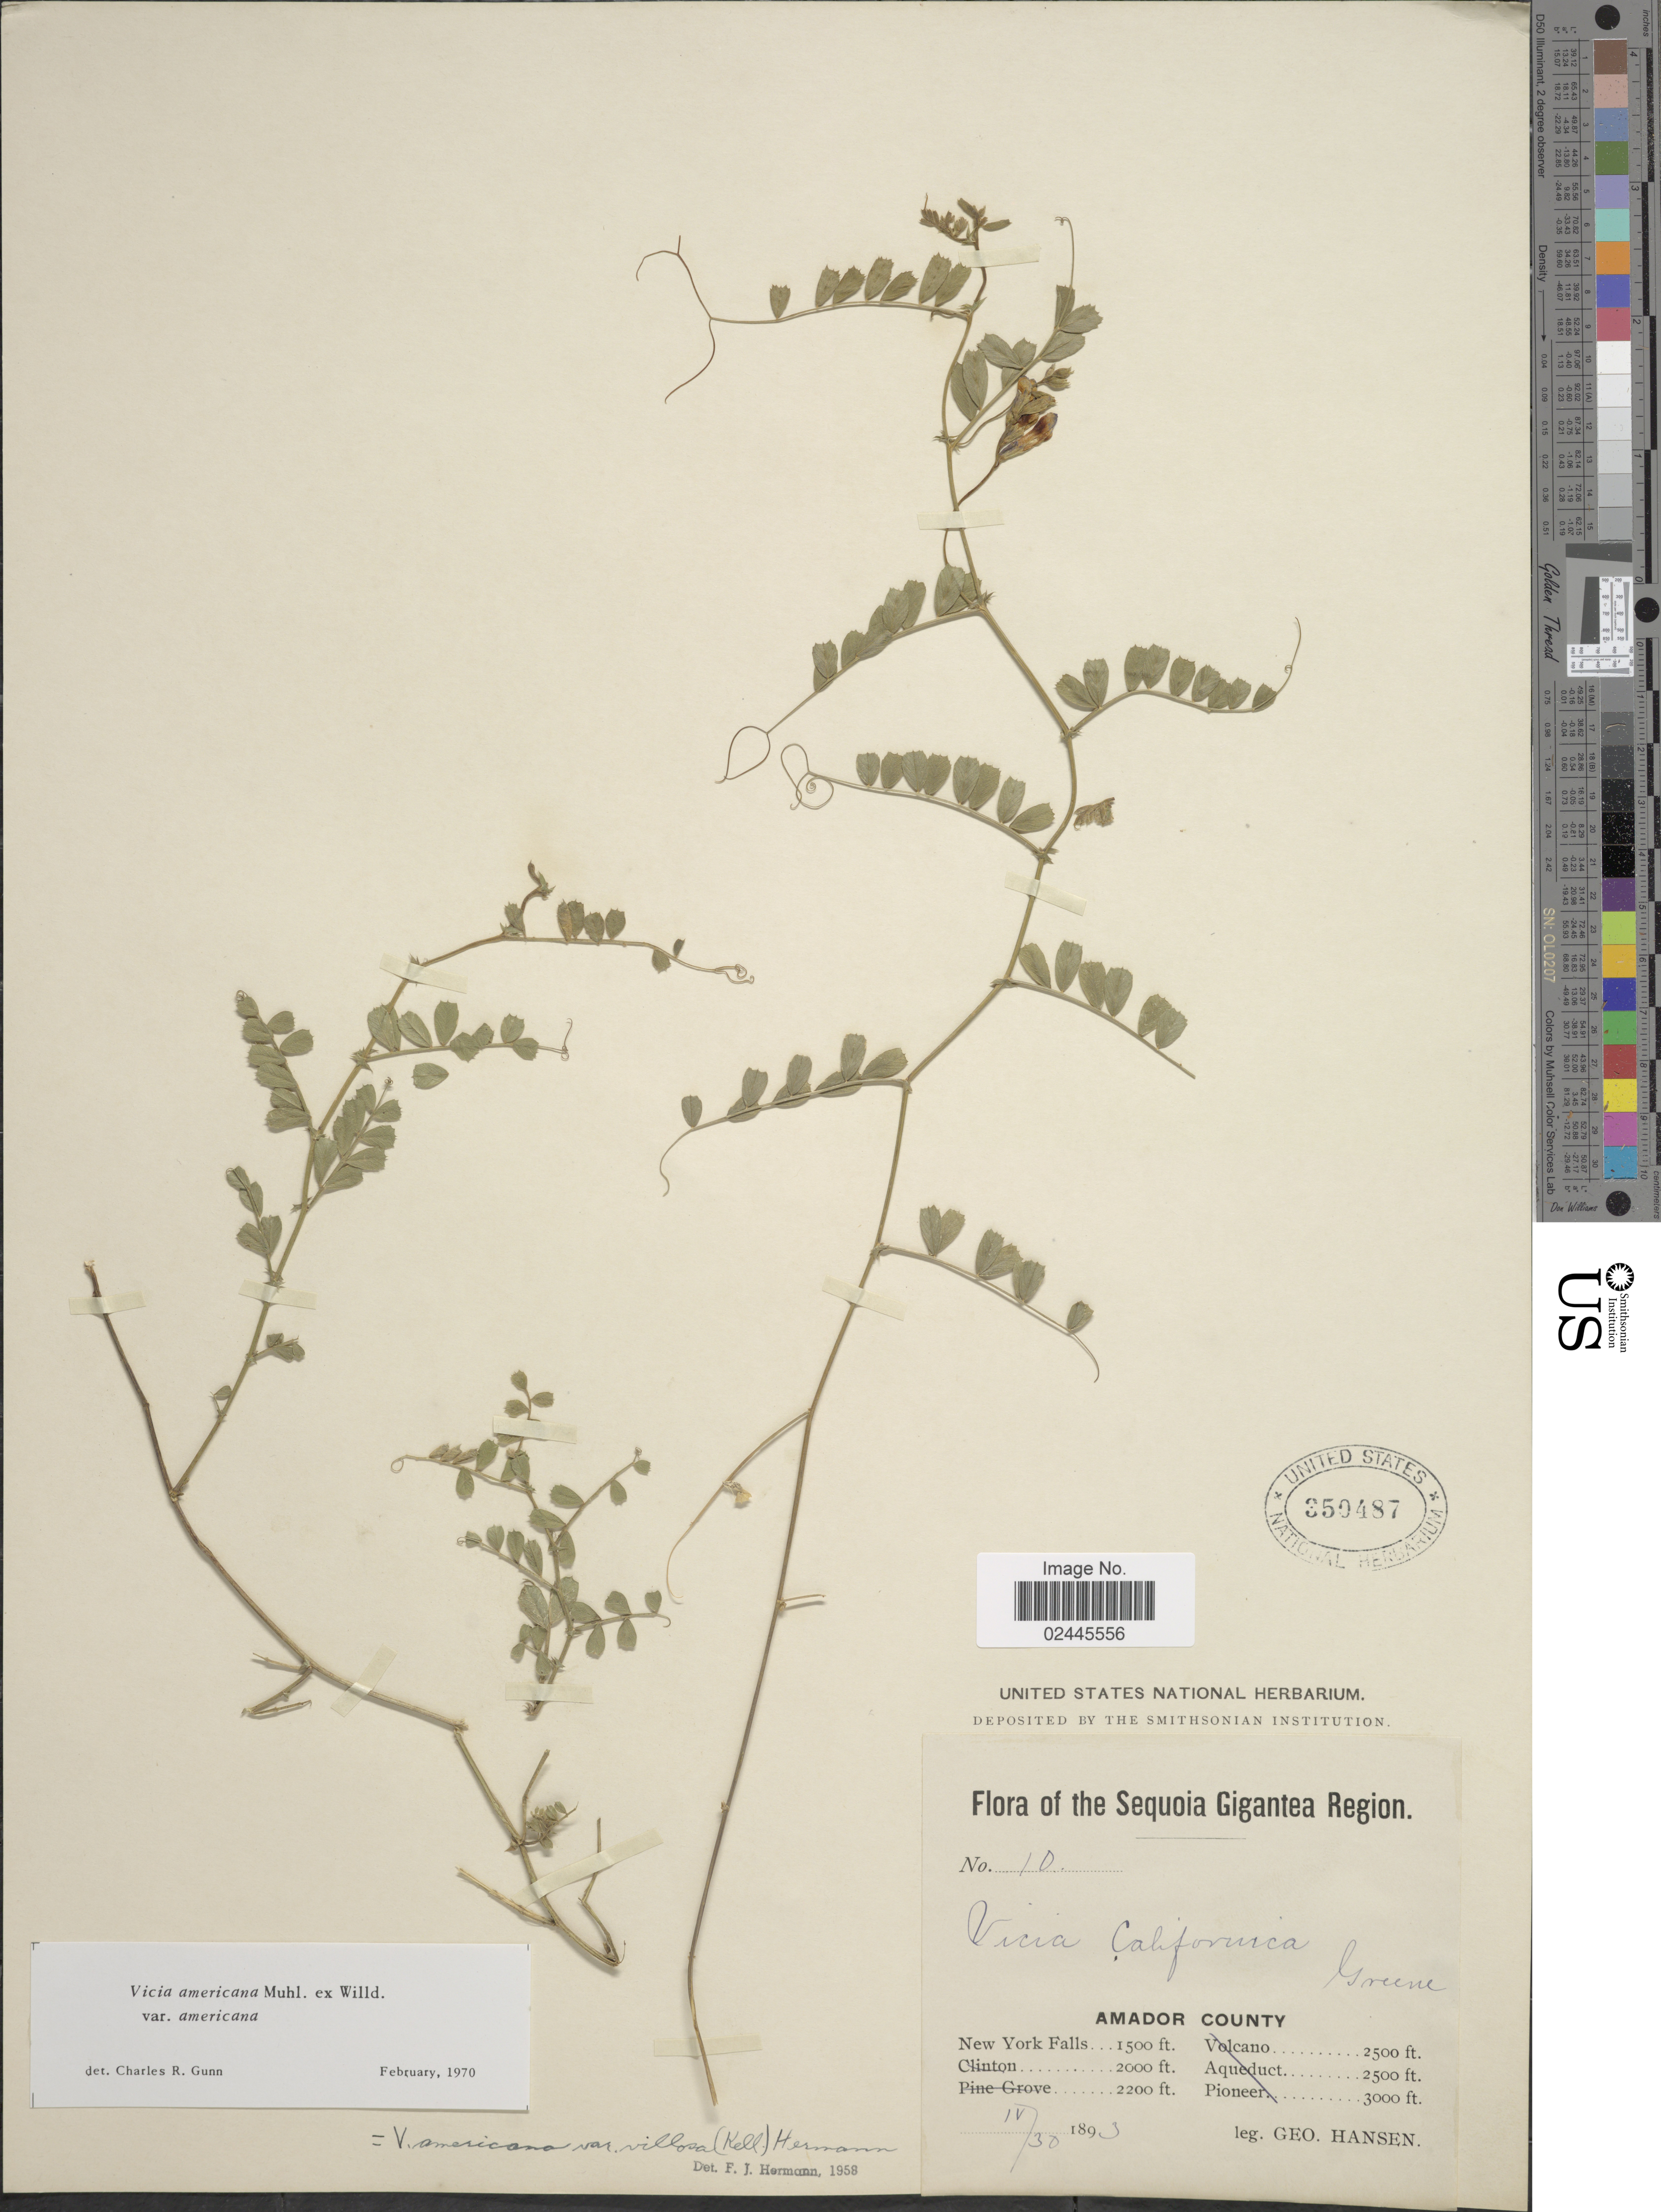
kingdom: Plantae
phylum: Tracheophyta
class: Magnoliopsida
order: Fabales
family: Fabaceae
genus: Vicia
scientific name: Vicia americana var. americana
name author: Muhl. ex Willd.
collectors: G. Hansen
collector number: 10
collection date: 1893-04-30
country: United States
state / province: California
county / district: Amador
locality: The Sequoia Gigantea Region, Amador County, New York Falls.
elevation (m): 457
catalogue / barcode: US 350487